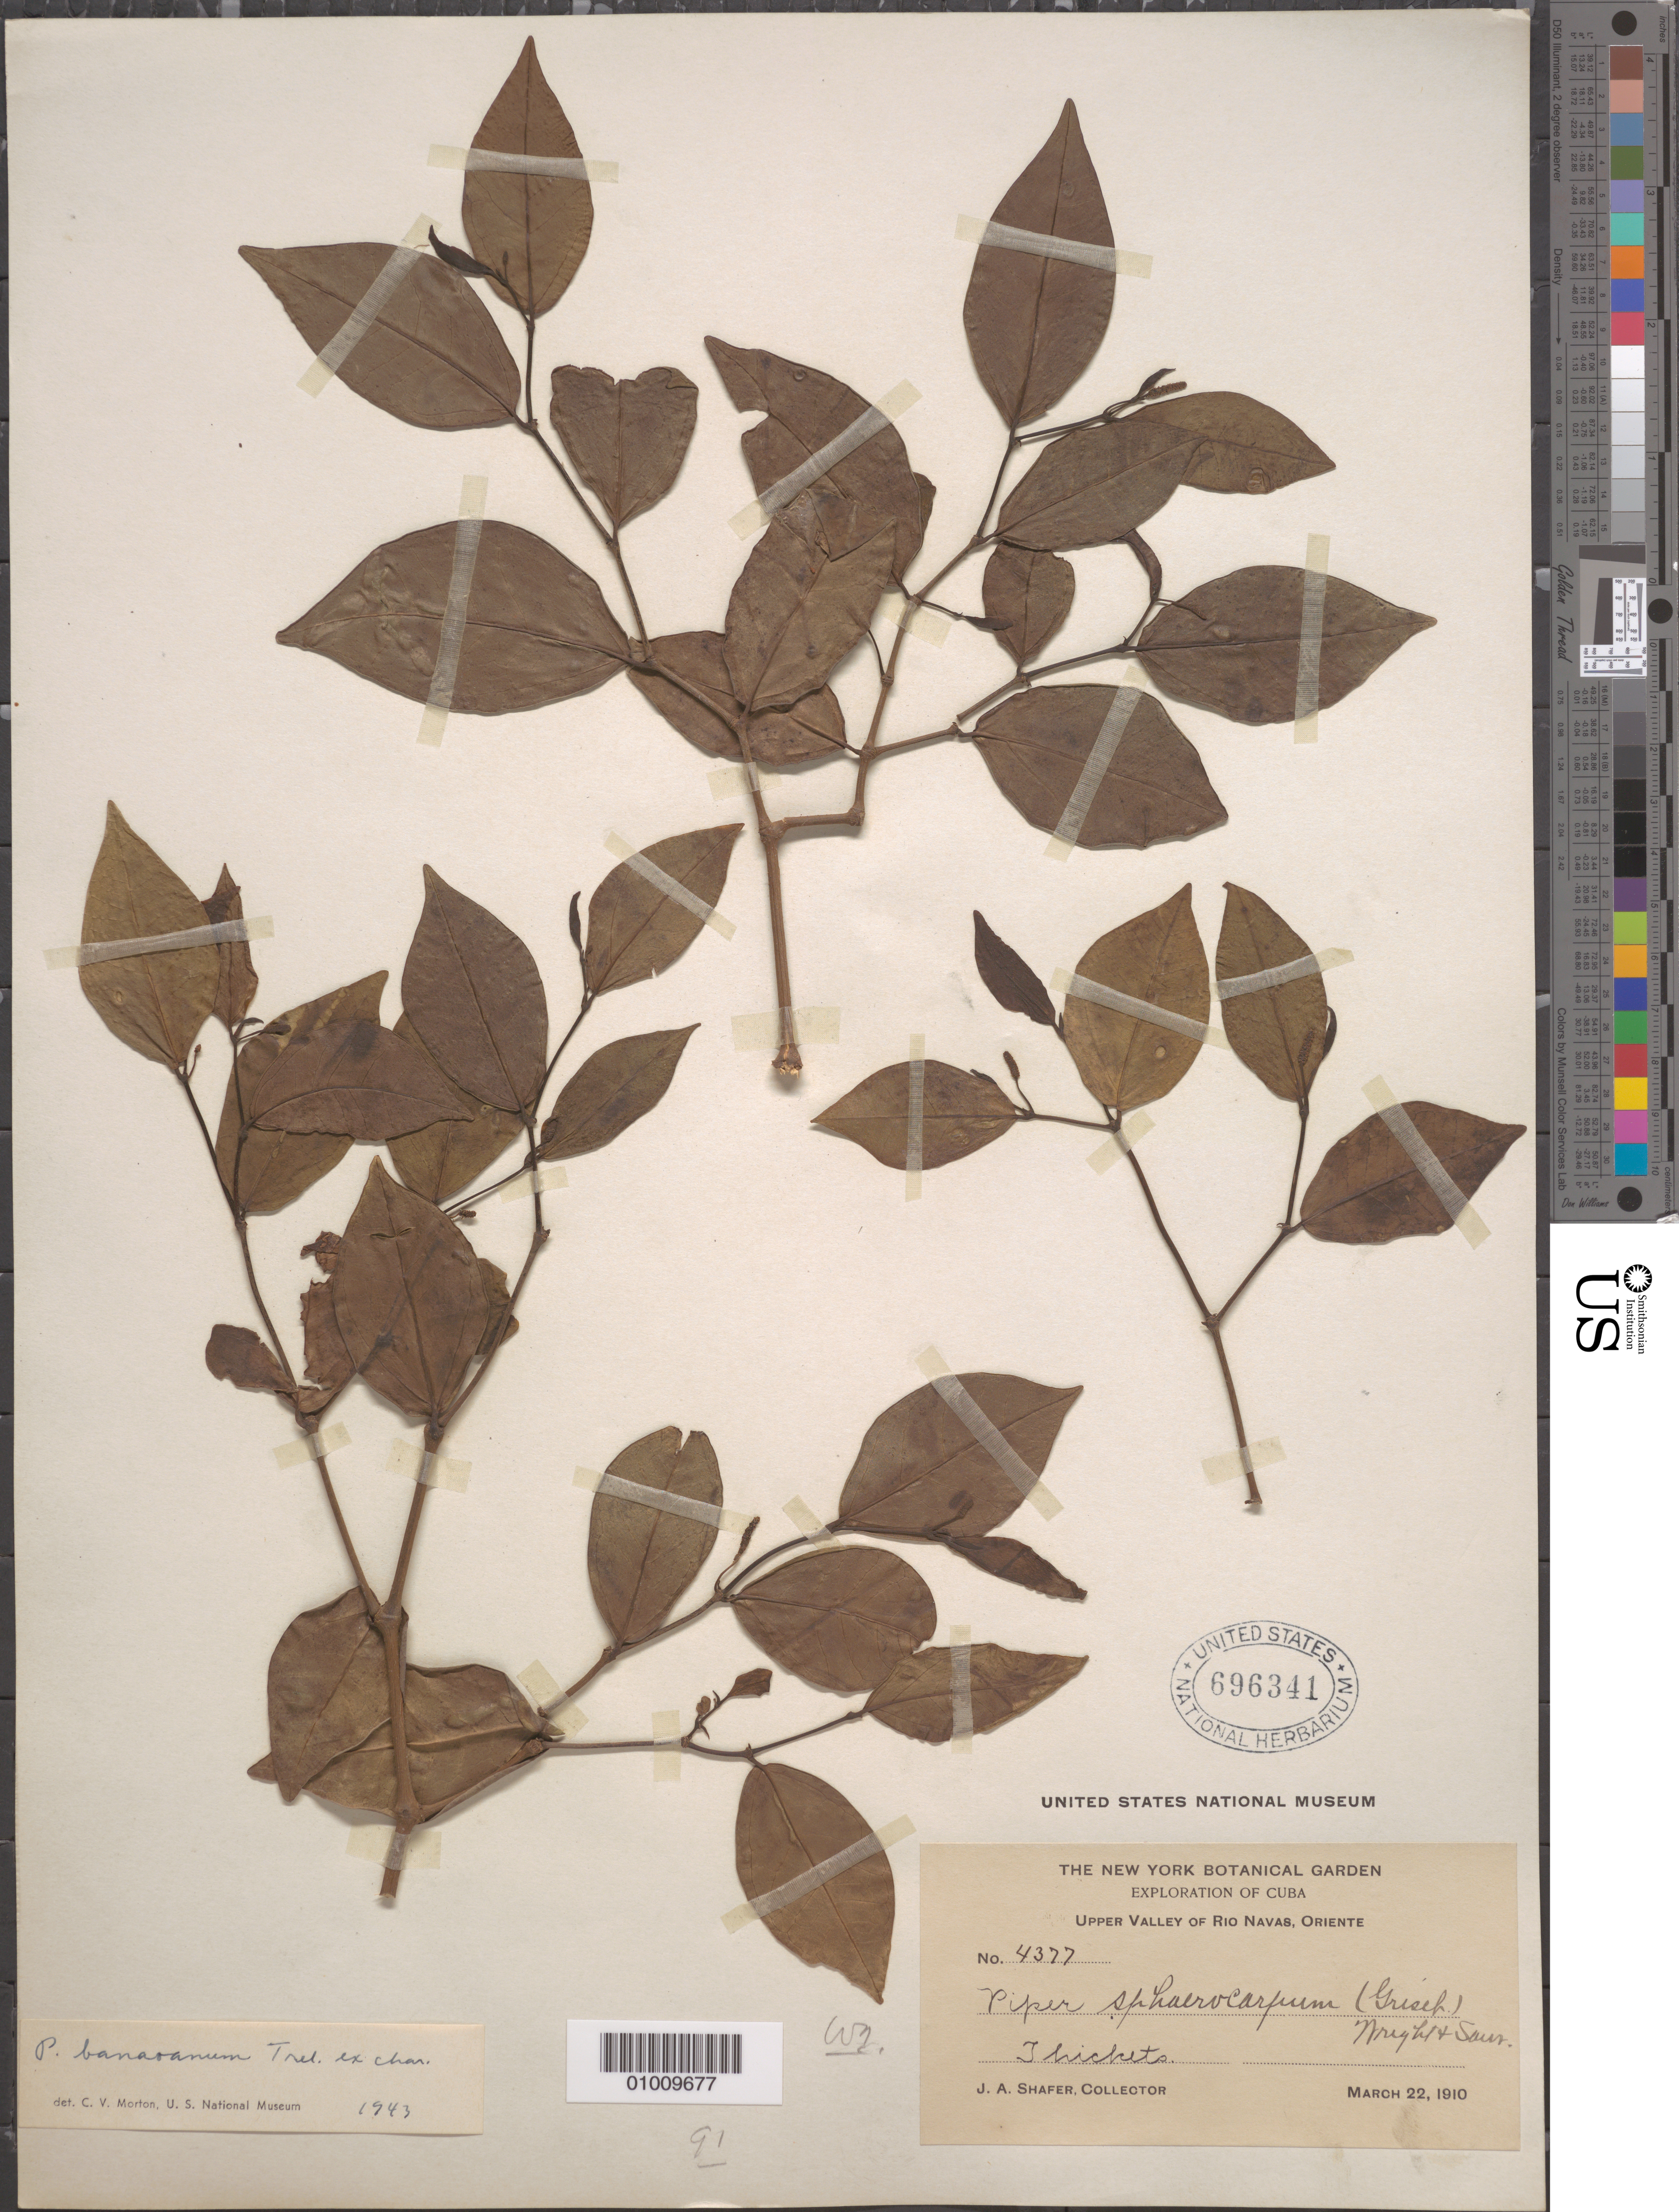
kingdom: Plantae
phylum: Tracheophyta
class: Magnoliopsida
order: Piperales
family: Piperaceae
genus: Piper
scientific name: Piper banaoanum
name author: Trel.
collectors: J. A. Shafer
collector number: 4377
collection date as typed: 22 Mar 1910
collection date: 1910-03-22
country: Cuba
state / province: Oriente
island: Cuba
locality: Upper Valley of Rio Navas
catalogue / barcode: US 696341